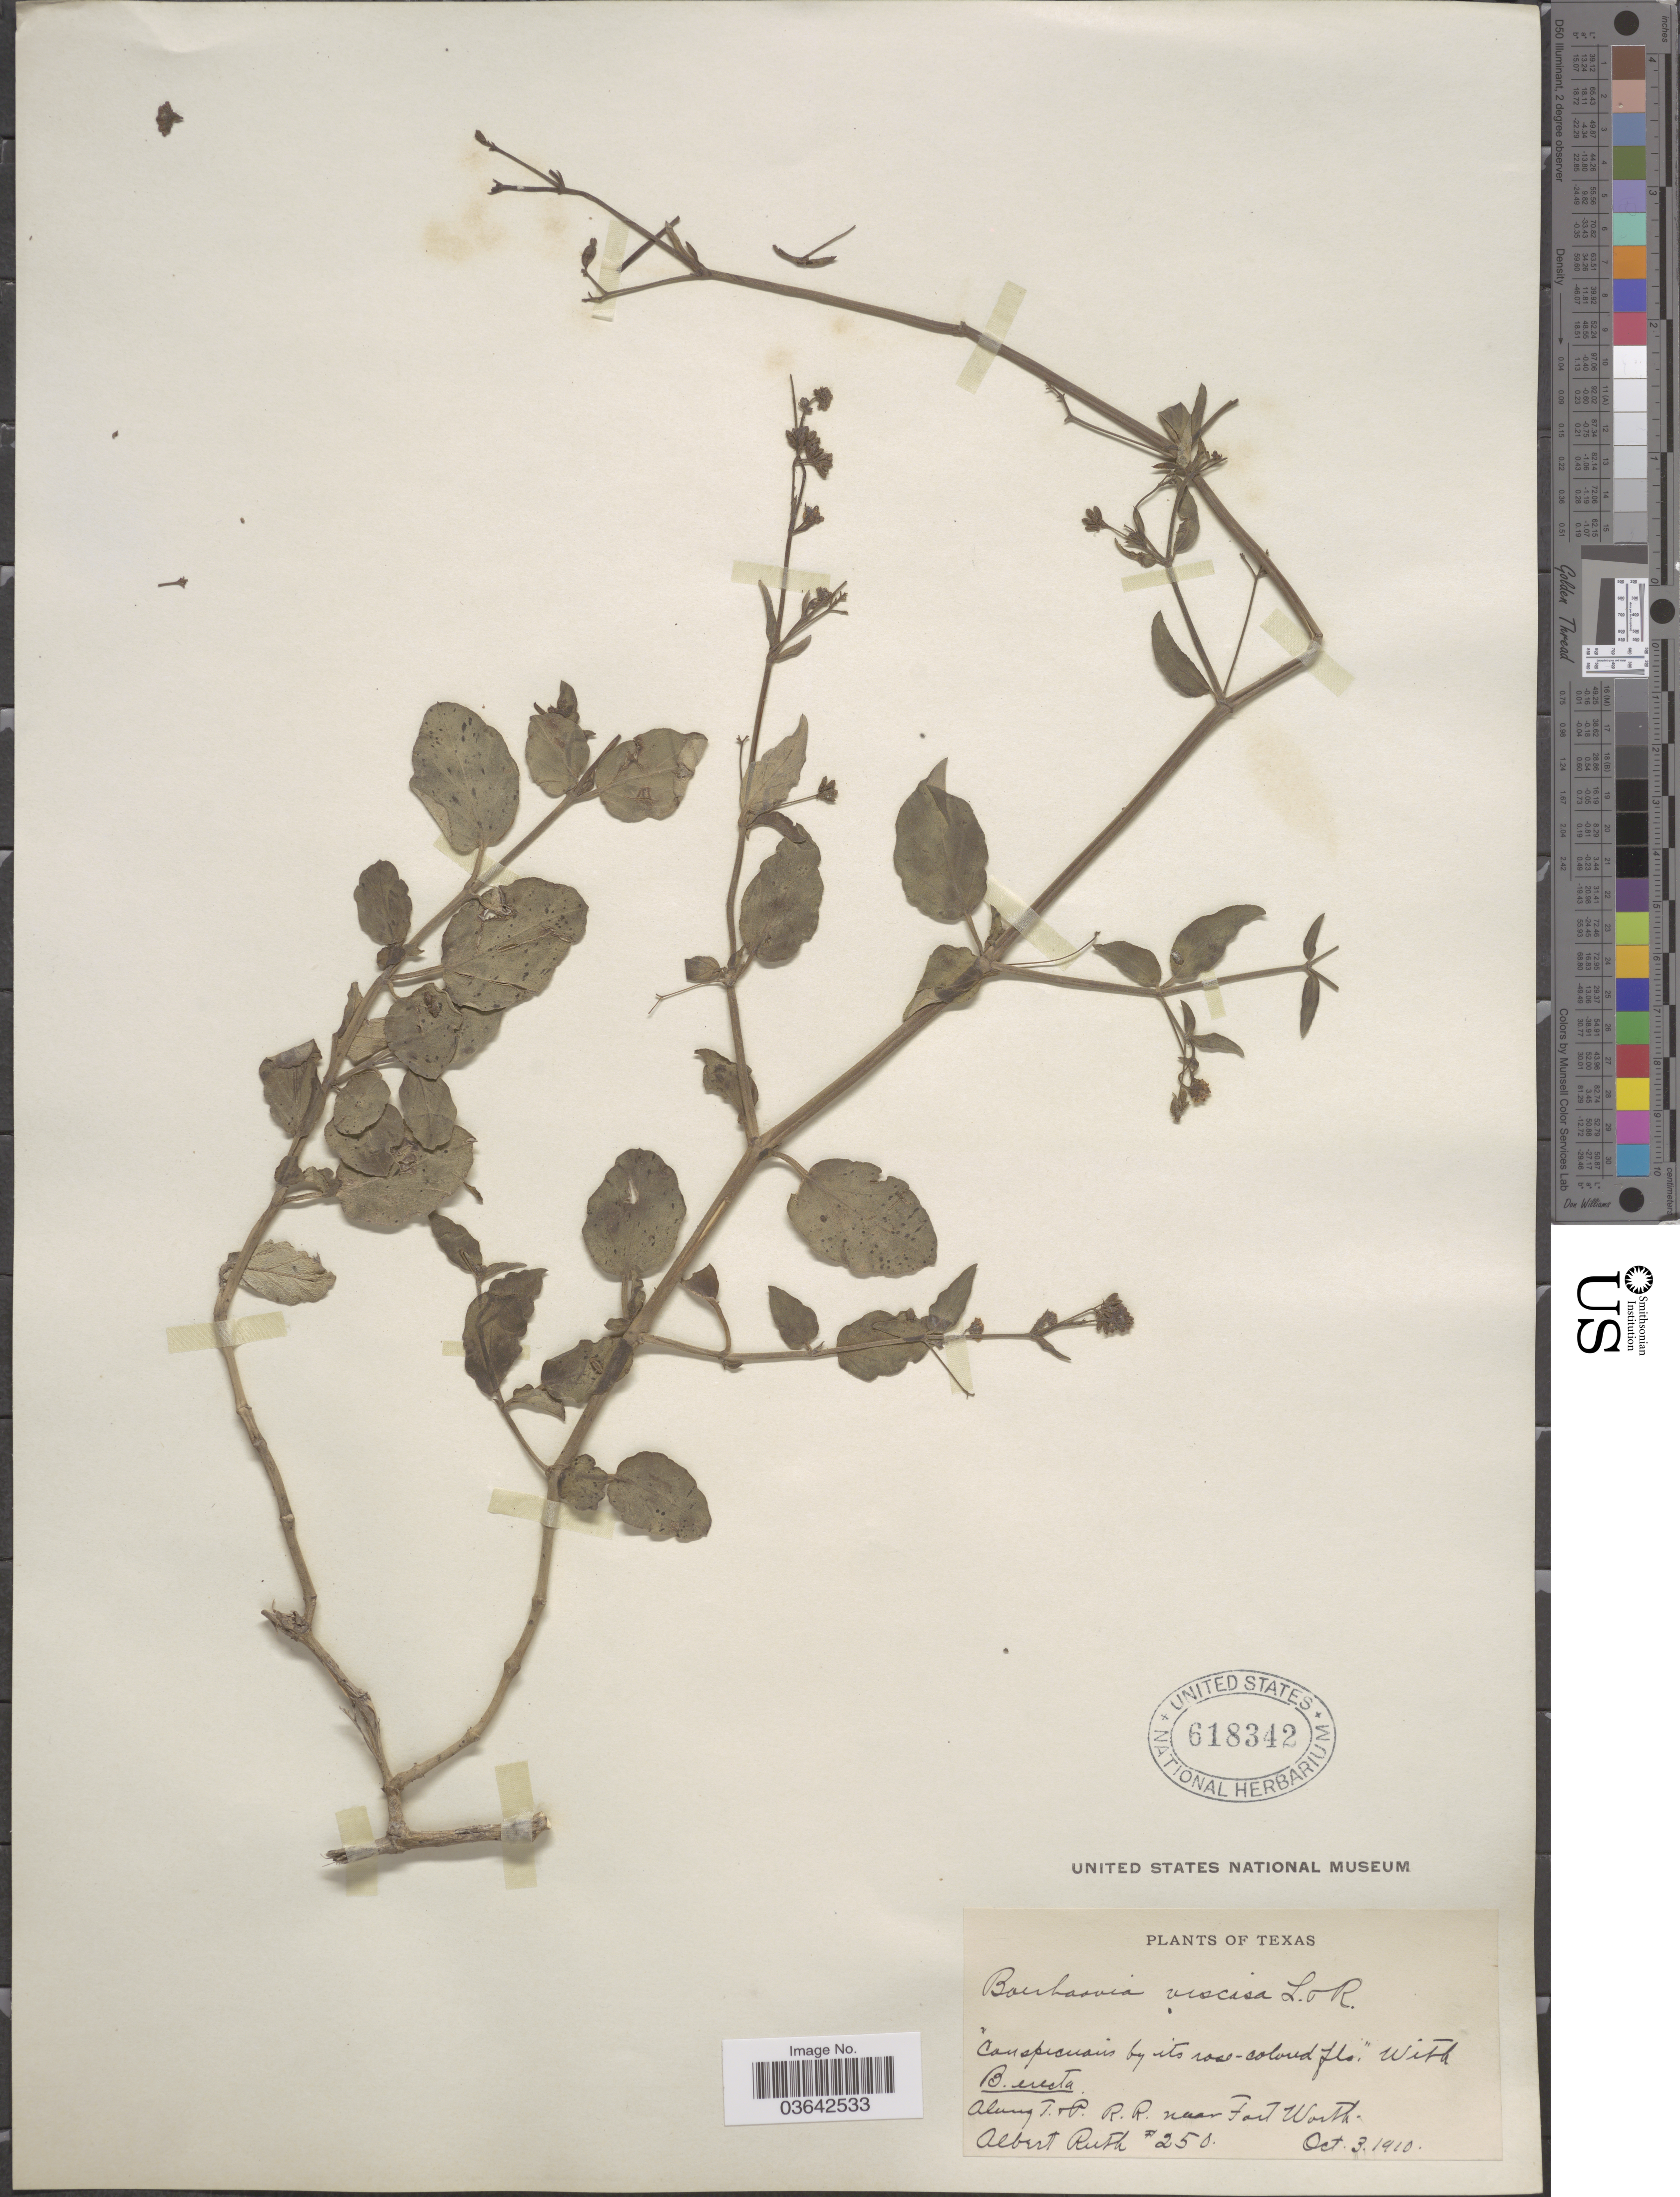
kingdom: Plantae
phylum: Tracheophyta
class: Magnoliopsida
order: Caryophyllales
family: Nyctaginaceae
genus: Boerhavia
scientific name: Boerhavia coccinea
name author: Mill.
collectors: A. Ruth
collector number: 250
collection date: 1910-10-03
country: United States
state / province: Texas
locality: Along T.7 P. R.R. near Fort Worth.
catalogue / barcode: US 618342